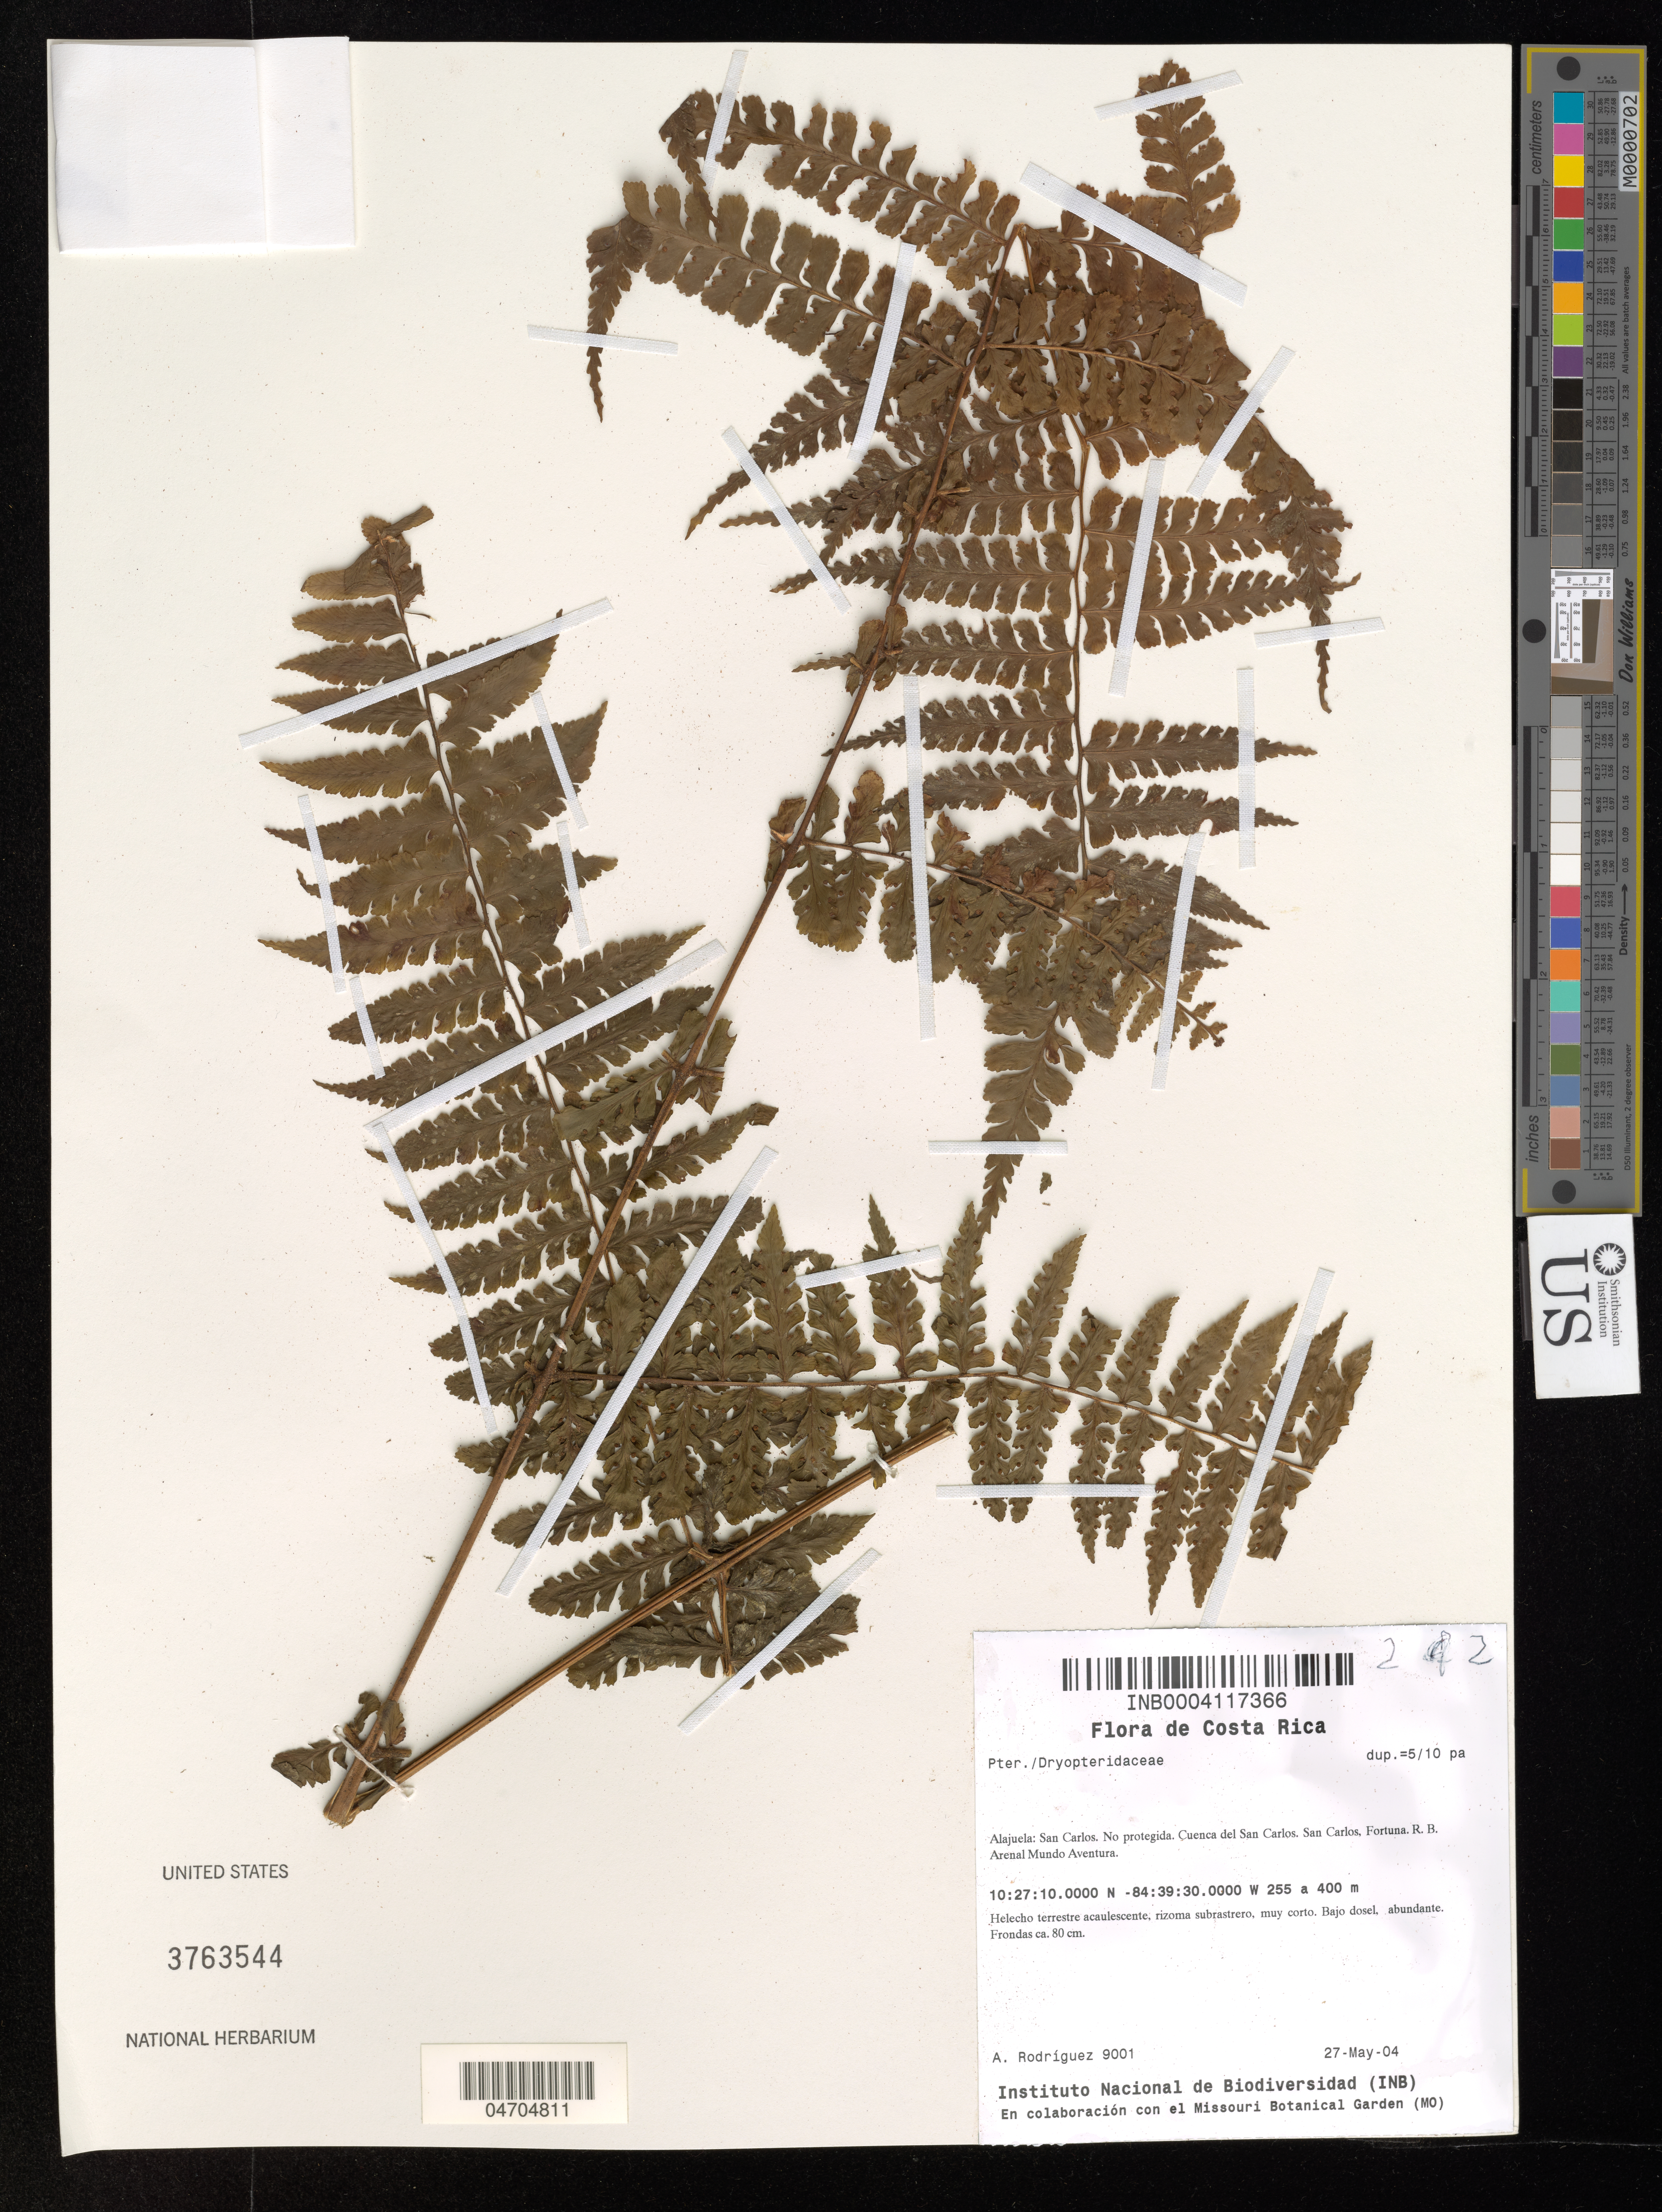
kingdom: Plantae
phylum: Tracheophyta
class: Polypodiopsida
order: Polypodiales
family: Dryopteridaceae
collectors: A. Rodríguez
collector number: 9001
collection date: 2004-05-27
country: Costa Rica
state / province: Alajuela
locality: San Carlos. No protegida. Cuenca del San Carlos. San Carlos. Fortuna. R. B. Arenal Mundo Aventura.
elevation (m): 255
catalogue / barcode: US 3763544